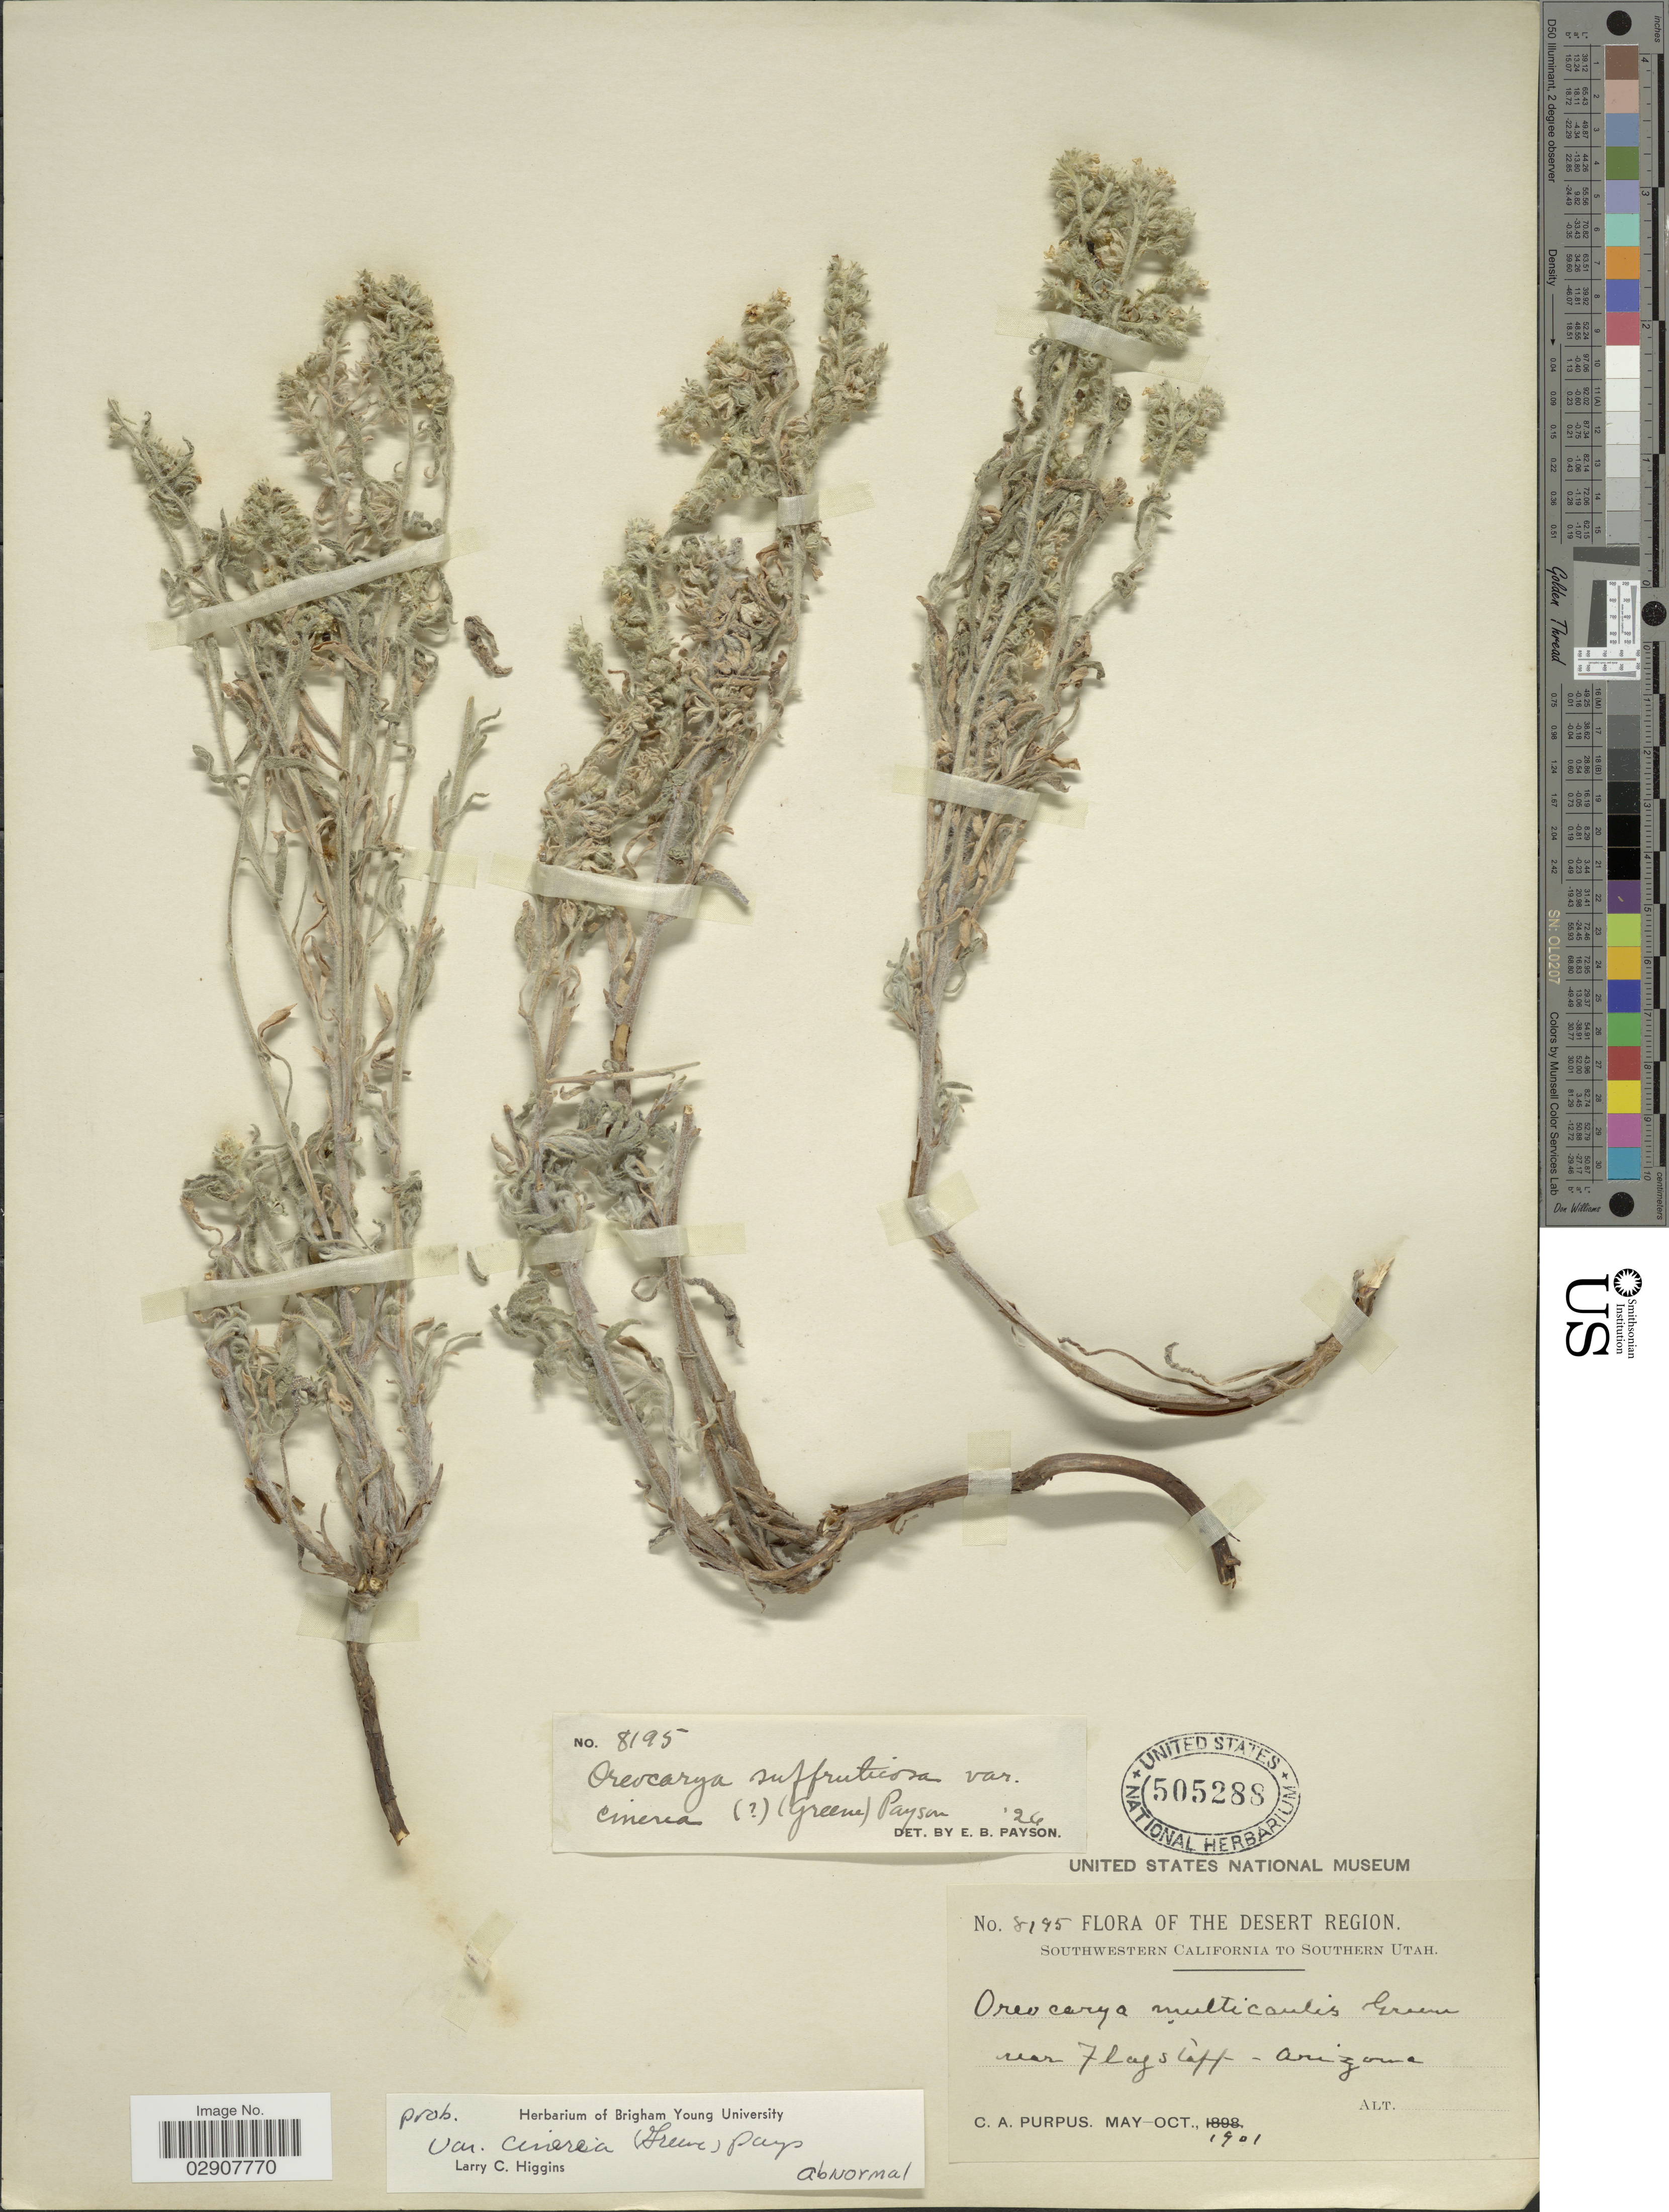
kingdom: Plantae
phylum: Tracheophyta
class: Magnoliopsida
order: Boraginales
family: Boraginaceae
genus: Cryptantha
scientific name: Cryptantha jamesii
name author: (Torr.) Payson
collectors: C. A. Purpus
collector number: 8195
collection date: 1901-05/1901-10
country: United States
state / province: Arizona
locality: Near Flagstaff. Arizona. The Desert Region.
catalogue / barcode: US 505288